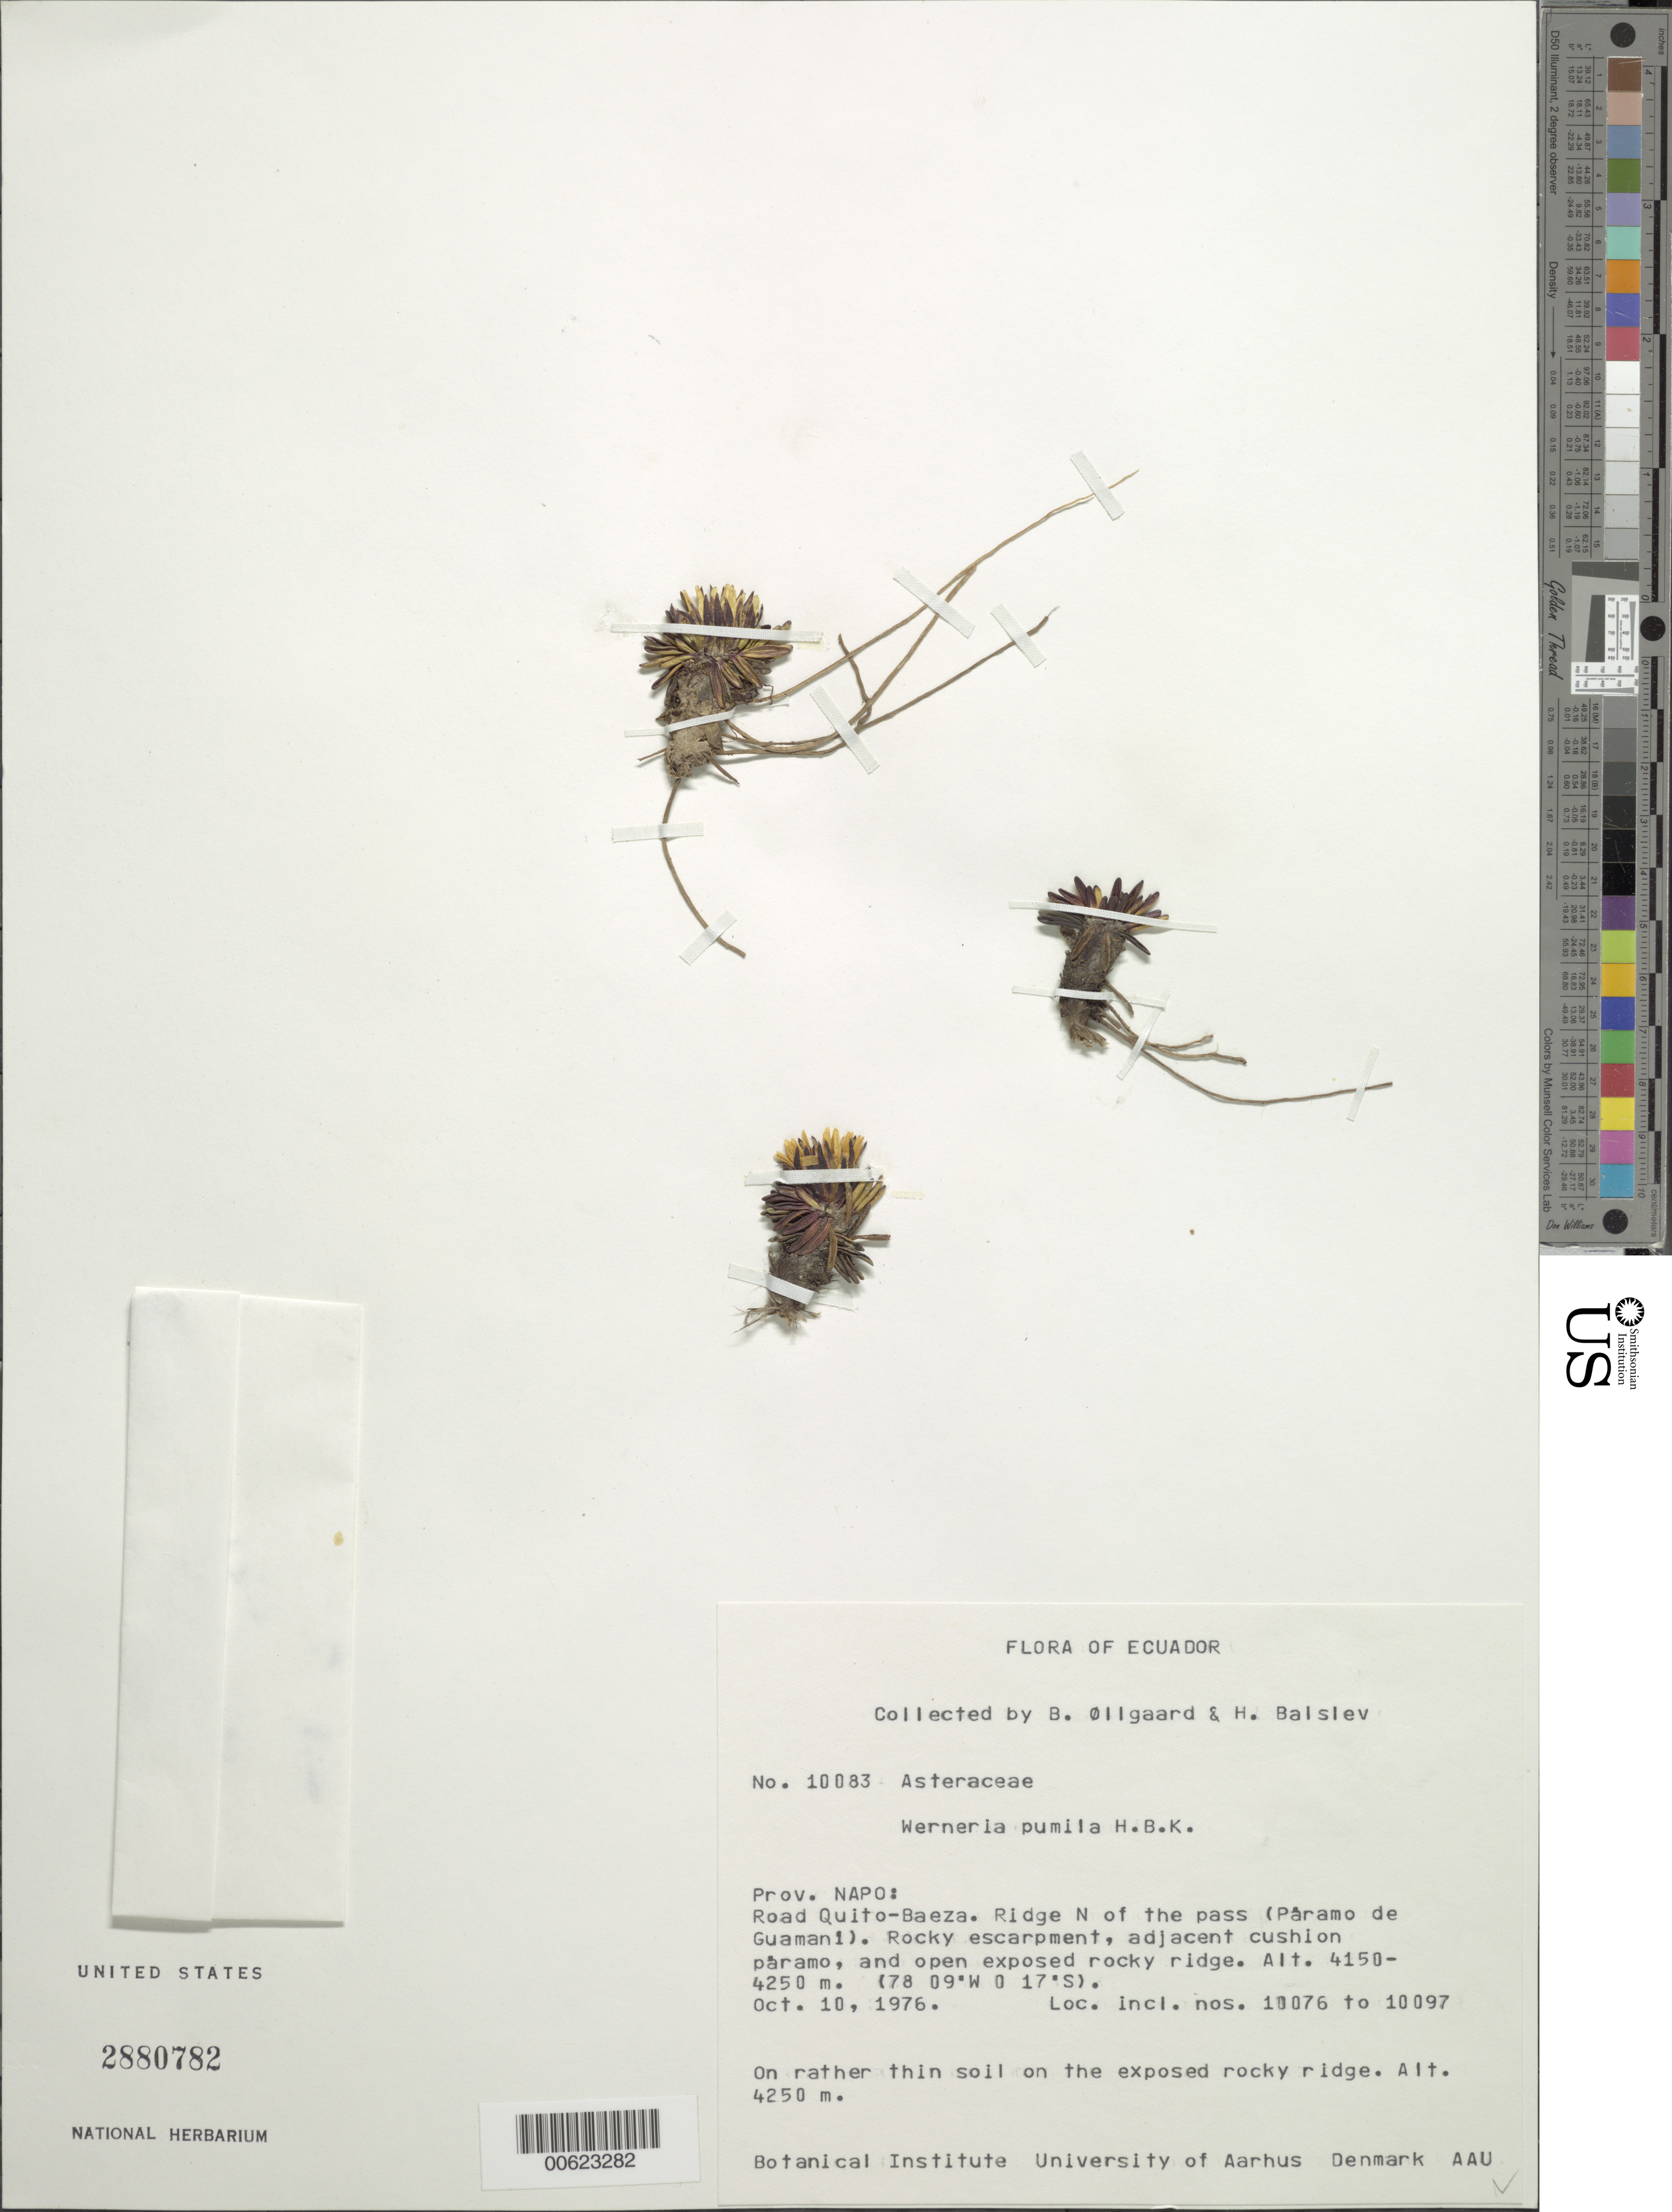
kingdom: Plantae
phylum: Tracheophyta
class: Magnoliopsida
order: Asterales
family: Asteraceae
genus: Werneria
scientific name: Werneria pumila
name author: Kunth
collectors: B. Øllgaard & H. Balslev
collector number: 10083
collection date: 1976-10-10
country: Ecuador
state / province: Napo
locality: Quito, road Quito-Baeza. Ridge N of the pass (Páramo de Guamani).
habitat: On rather thin soil on the exposed rocky ridge. Rocky escarpment, adjacent cushion páramo, and open exposed rocky ridge.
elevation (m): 4150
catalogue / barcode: US 2880782